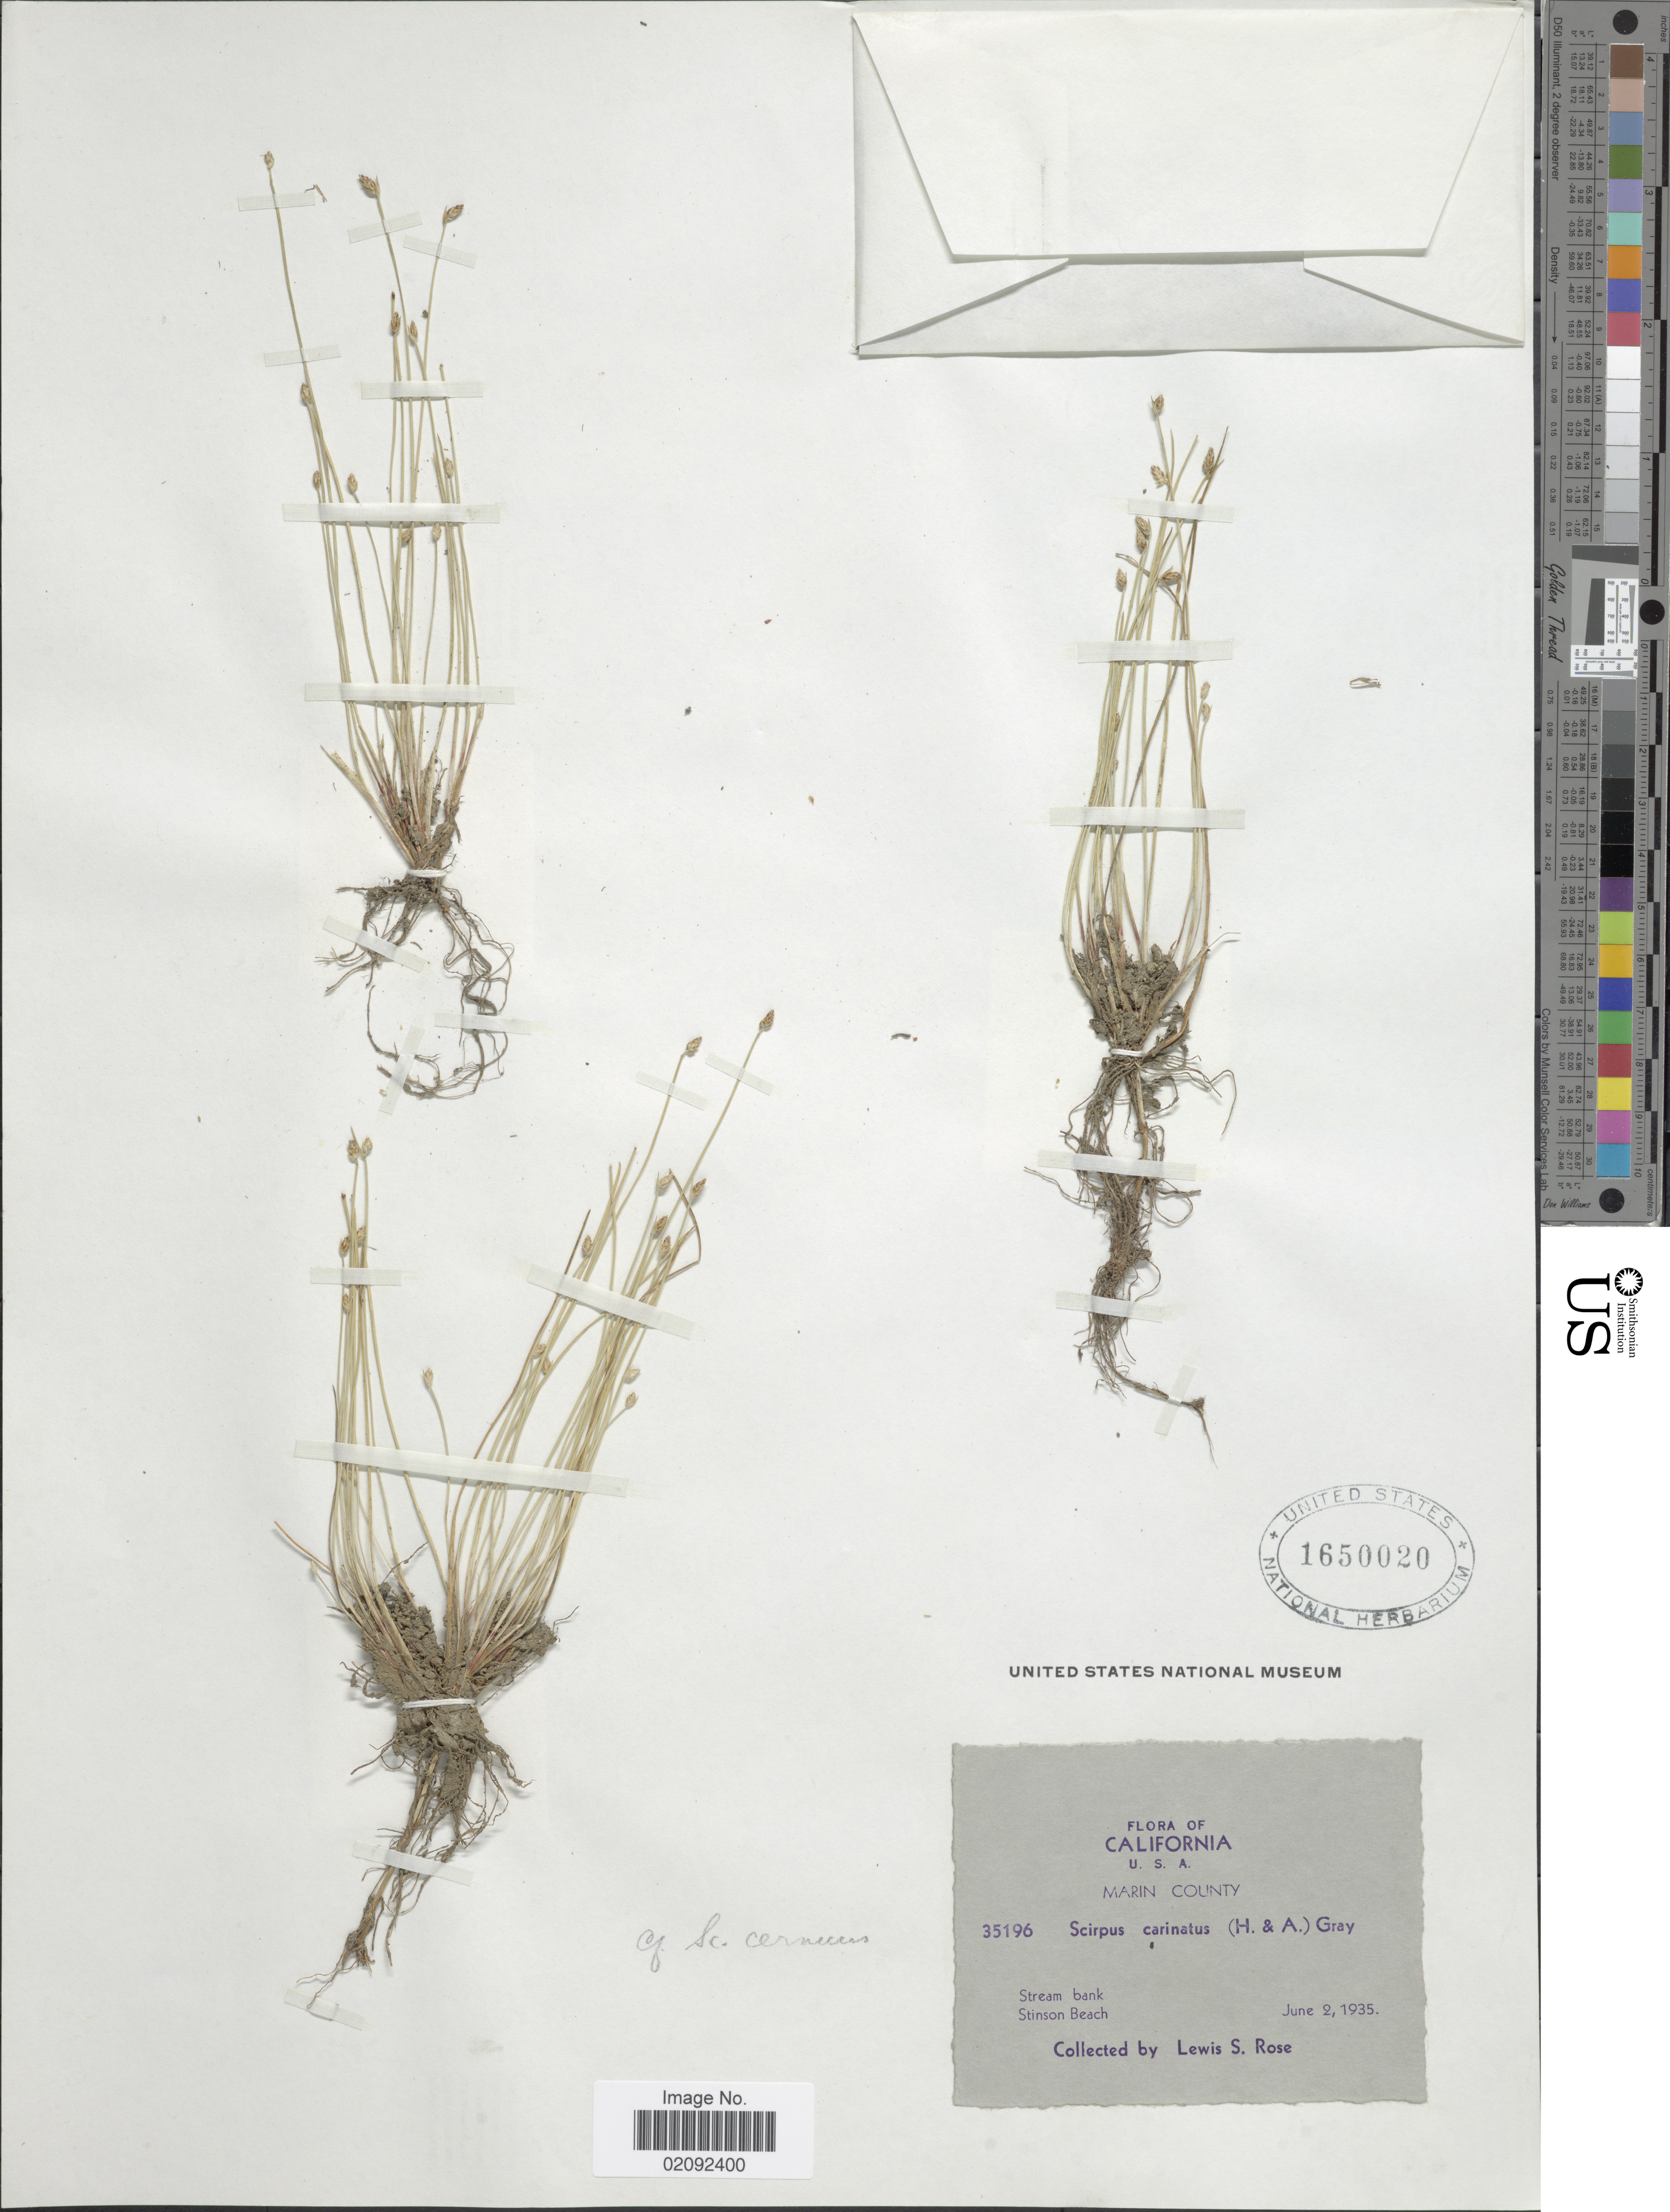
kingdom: Plantae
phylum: Tracheophyta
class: Liliopsida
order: Poales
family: Cyperaceae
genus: Isolepis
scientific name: Isolepis cernua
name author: (Vahl) Roem. & Schult.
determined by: Strong, M. T., (US), Smithsonian Institution - National Museum of Natural History (UNITED STATES)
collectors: L. S. Rose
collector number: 35196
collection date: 1935-06-02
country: United States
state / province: California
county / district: Marin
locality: Marin County, stream bank, Stinson Beach.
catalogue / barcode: US 1650020